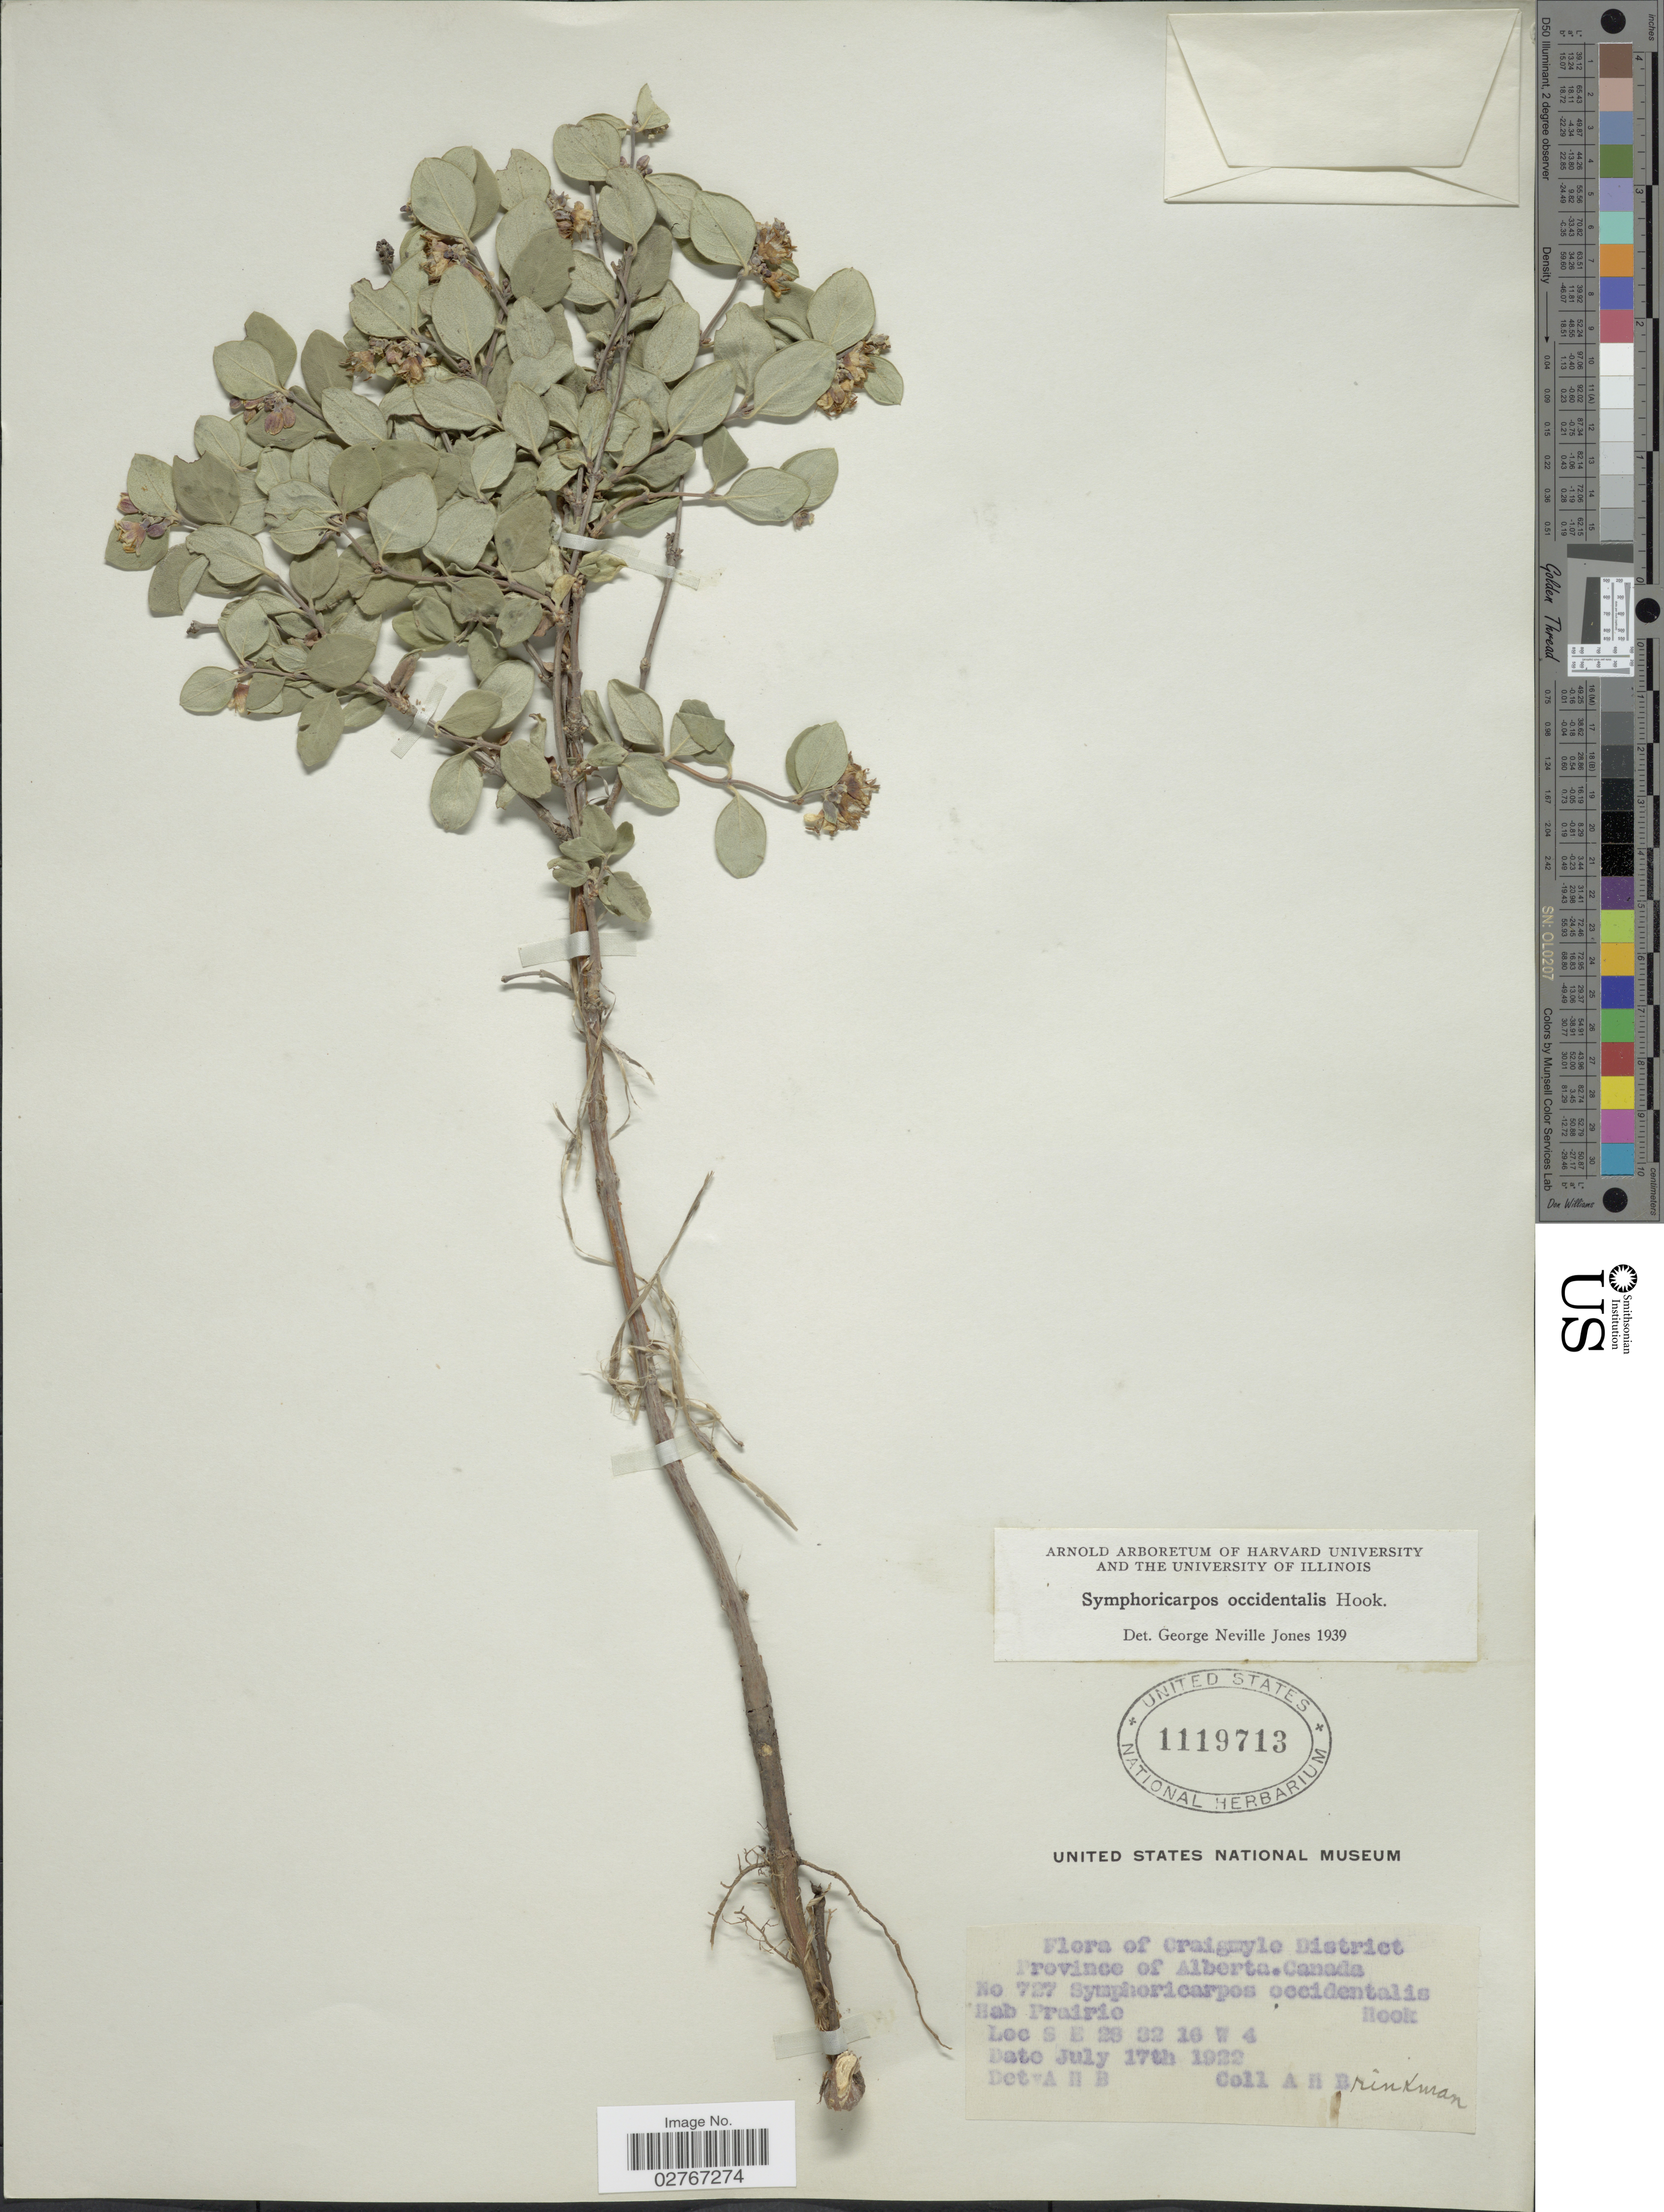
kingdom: Plantae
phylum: Tracheophyta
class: Magnoliopsida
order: Dipsacales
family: Caprifoliaceae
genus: Symphoricarpos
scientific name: Symphoricarpos occidentalis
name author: (R. Br.) Hook.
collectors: A. Brinkman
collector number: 727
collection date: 1922-07-17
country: Canada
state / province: Alberta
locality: Craigmyle District.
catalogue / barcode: US 1119713